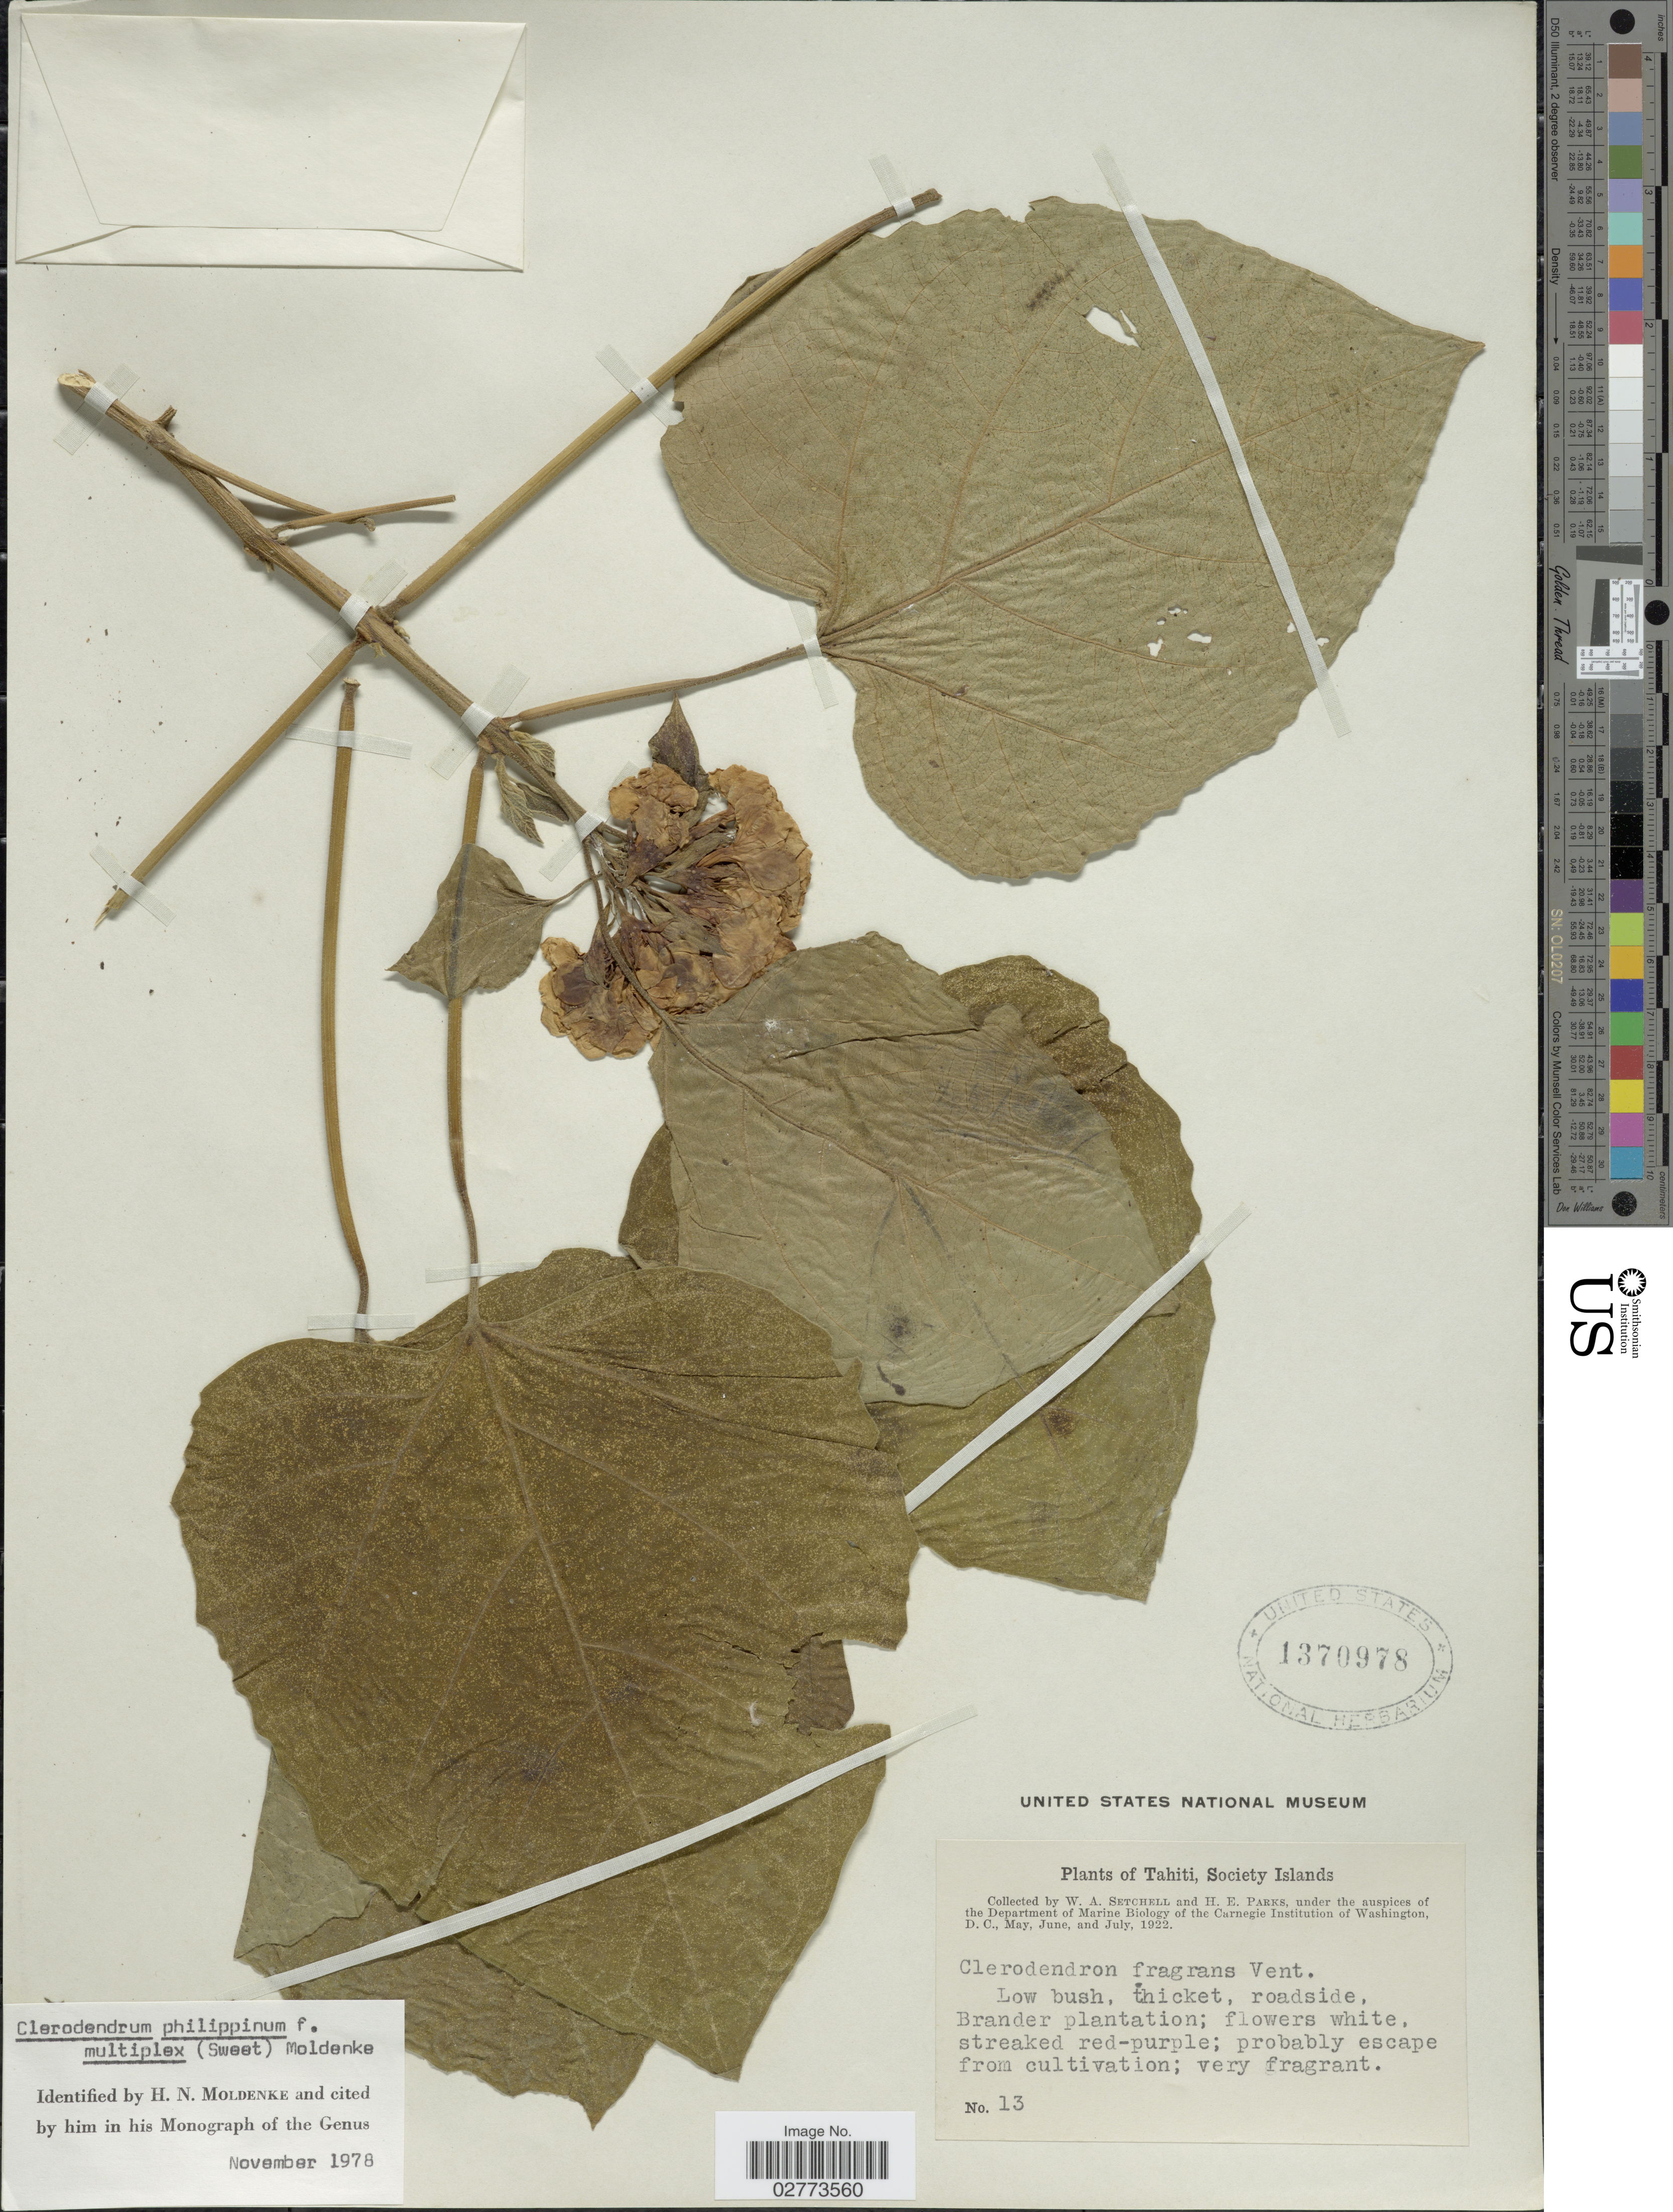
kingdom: Plantae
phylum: Tracheophyta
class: Magnoliopsida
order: Lamiales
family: Lamiaceae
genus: Clerodendrum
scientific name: Clerodendrum philippinum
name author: Schauer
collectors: W. Setchell & H. E. Parks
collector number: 13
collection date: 1922-05/1922-07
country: French Polynesia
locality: Tahiti, Society Islands.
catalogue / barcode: US 1370978